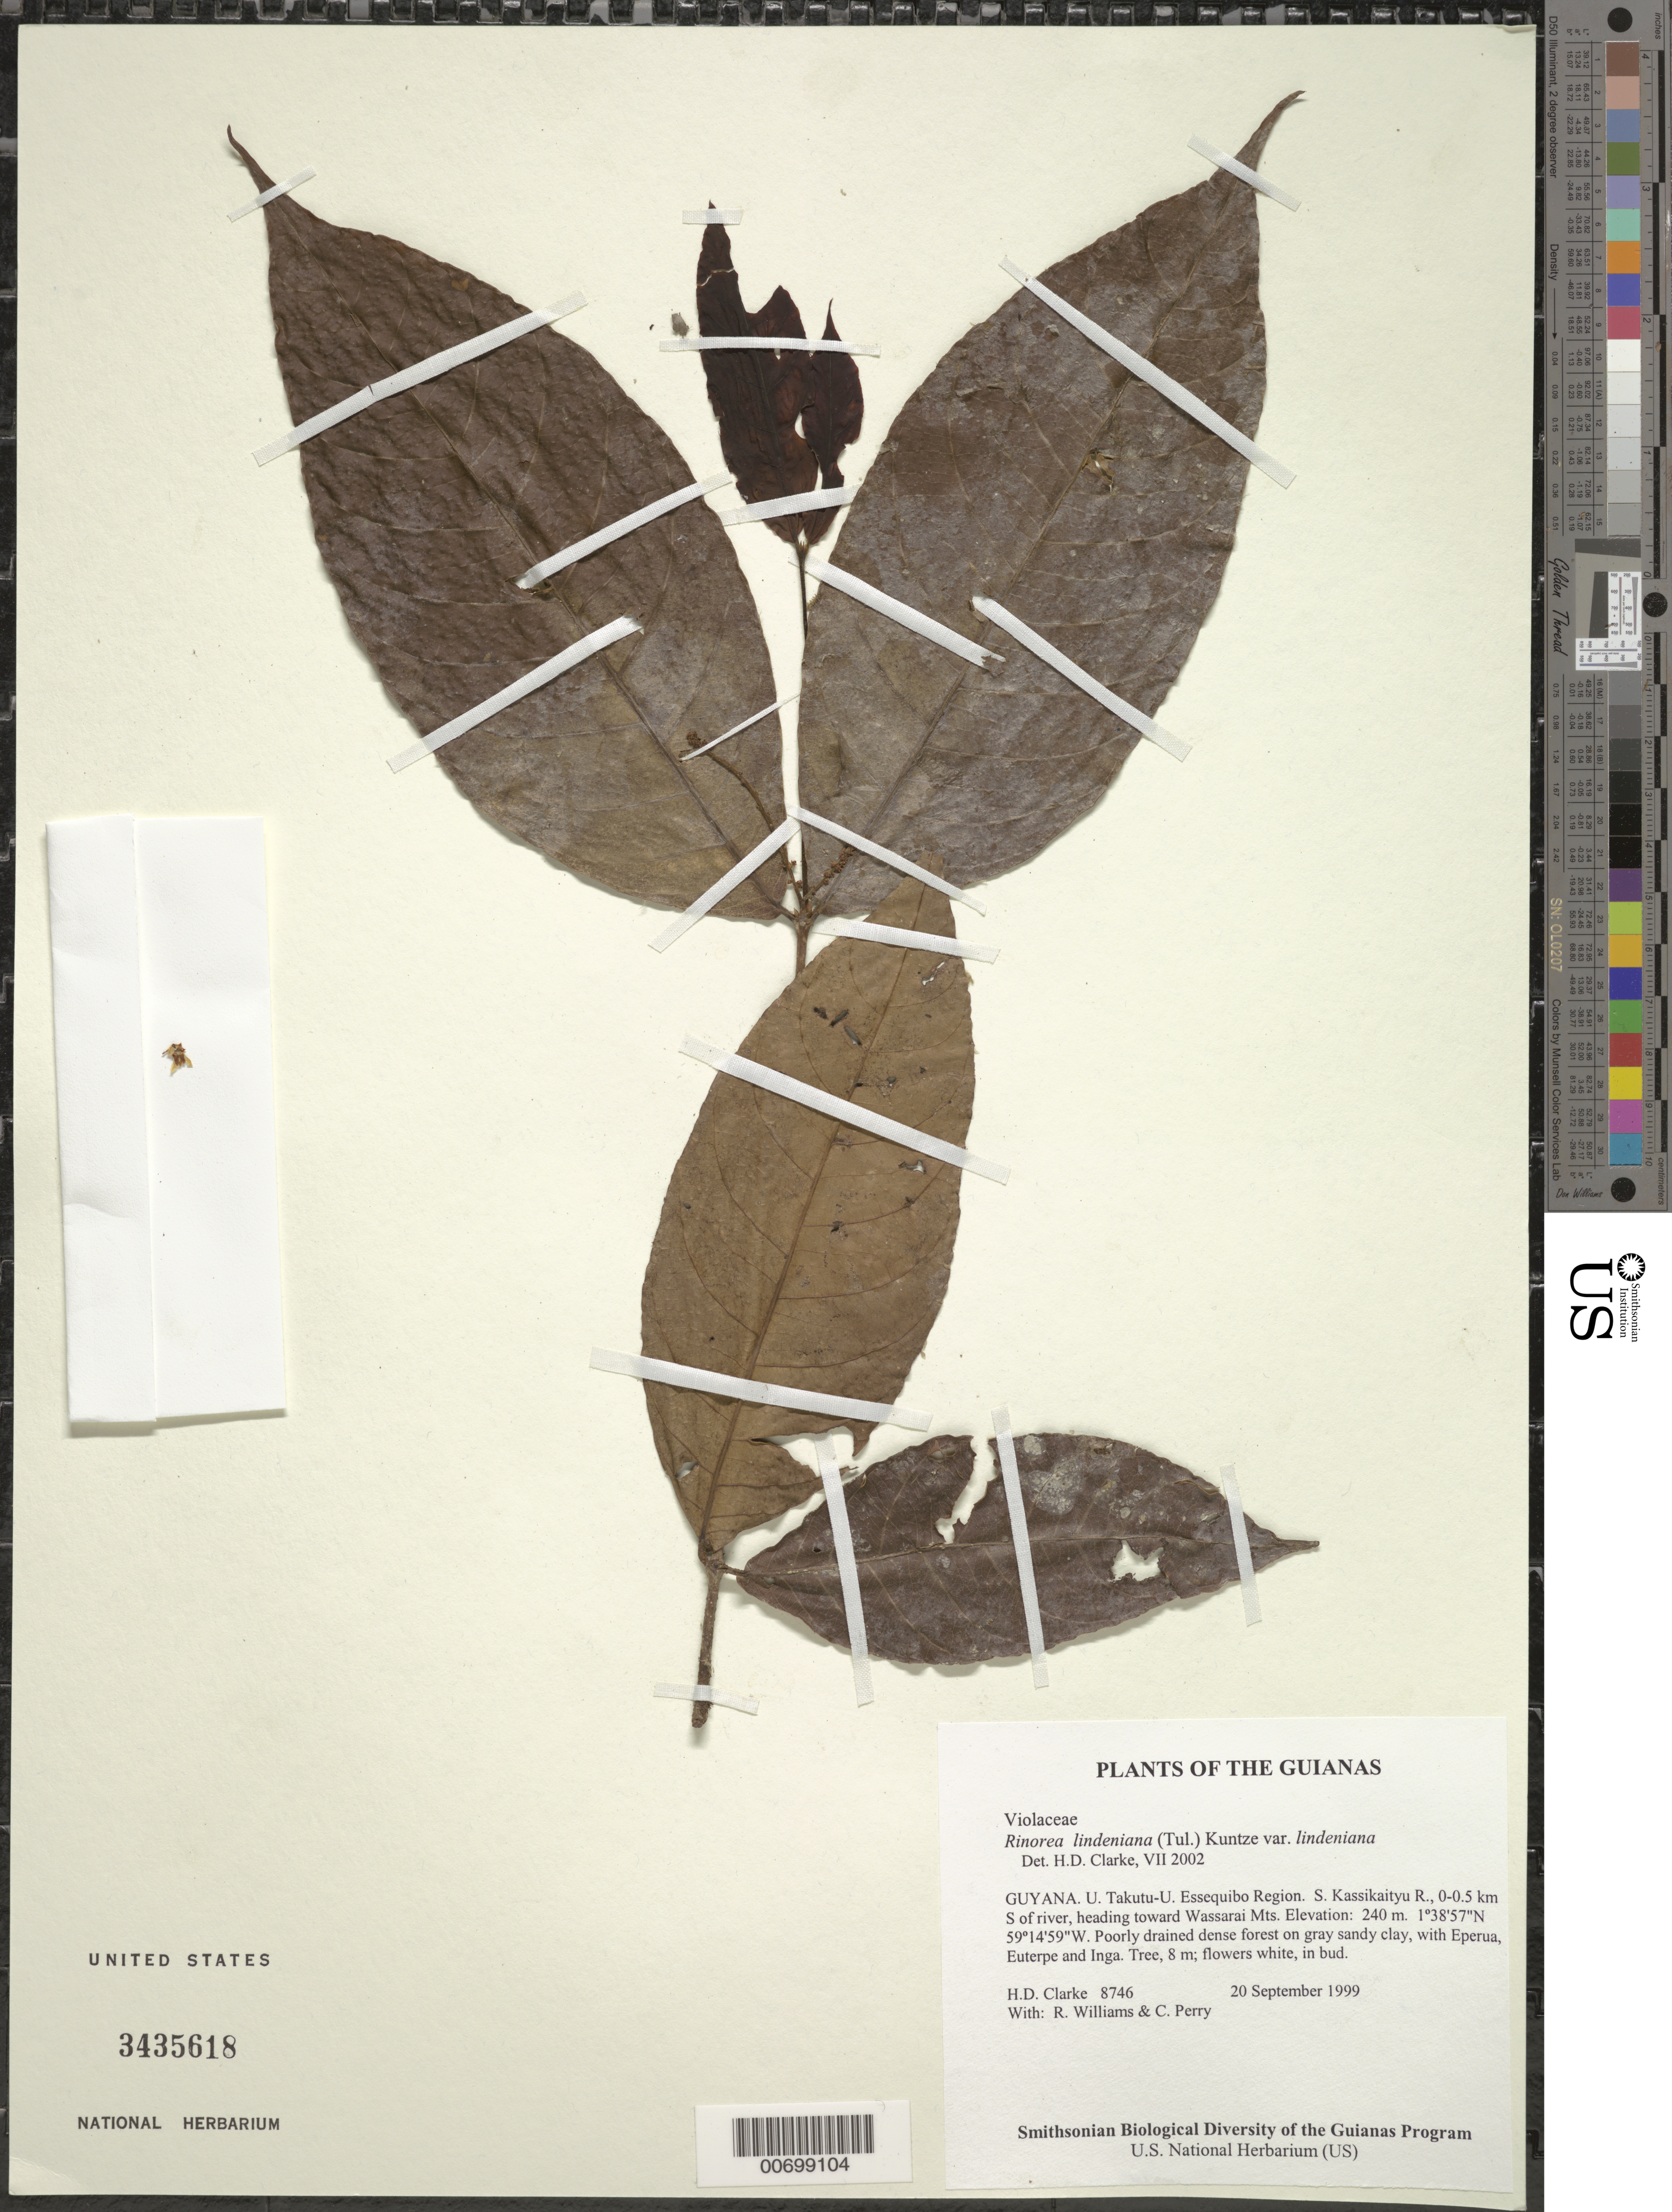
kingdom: Plantae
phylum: Tracheophyta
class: Magnoliopsida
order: Malpighiales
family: Violaceae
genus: Rinorea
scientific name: Rinorea lindeniana var. lindeniana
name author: (Tul.) Kuntze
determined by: Clarke, H. D., University of North Carolina (Asheville)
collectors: H. D. Clarke, R. Williams & C. Perry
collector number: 8746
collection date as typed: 20 September 1999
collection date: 1999-09-20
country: Guyana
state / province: U. Takutu-U. Essequibo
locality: S. Kassikaityu R., 0-0.5 km S of river, heading toward Wassarai Mts.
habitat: Poorly drained dense forest on gray sandy clay, with Eperua, Euterpe and Inga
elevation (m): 240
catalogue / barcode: US 3435618